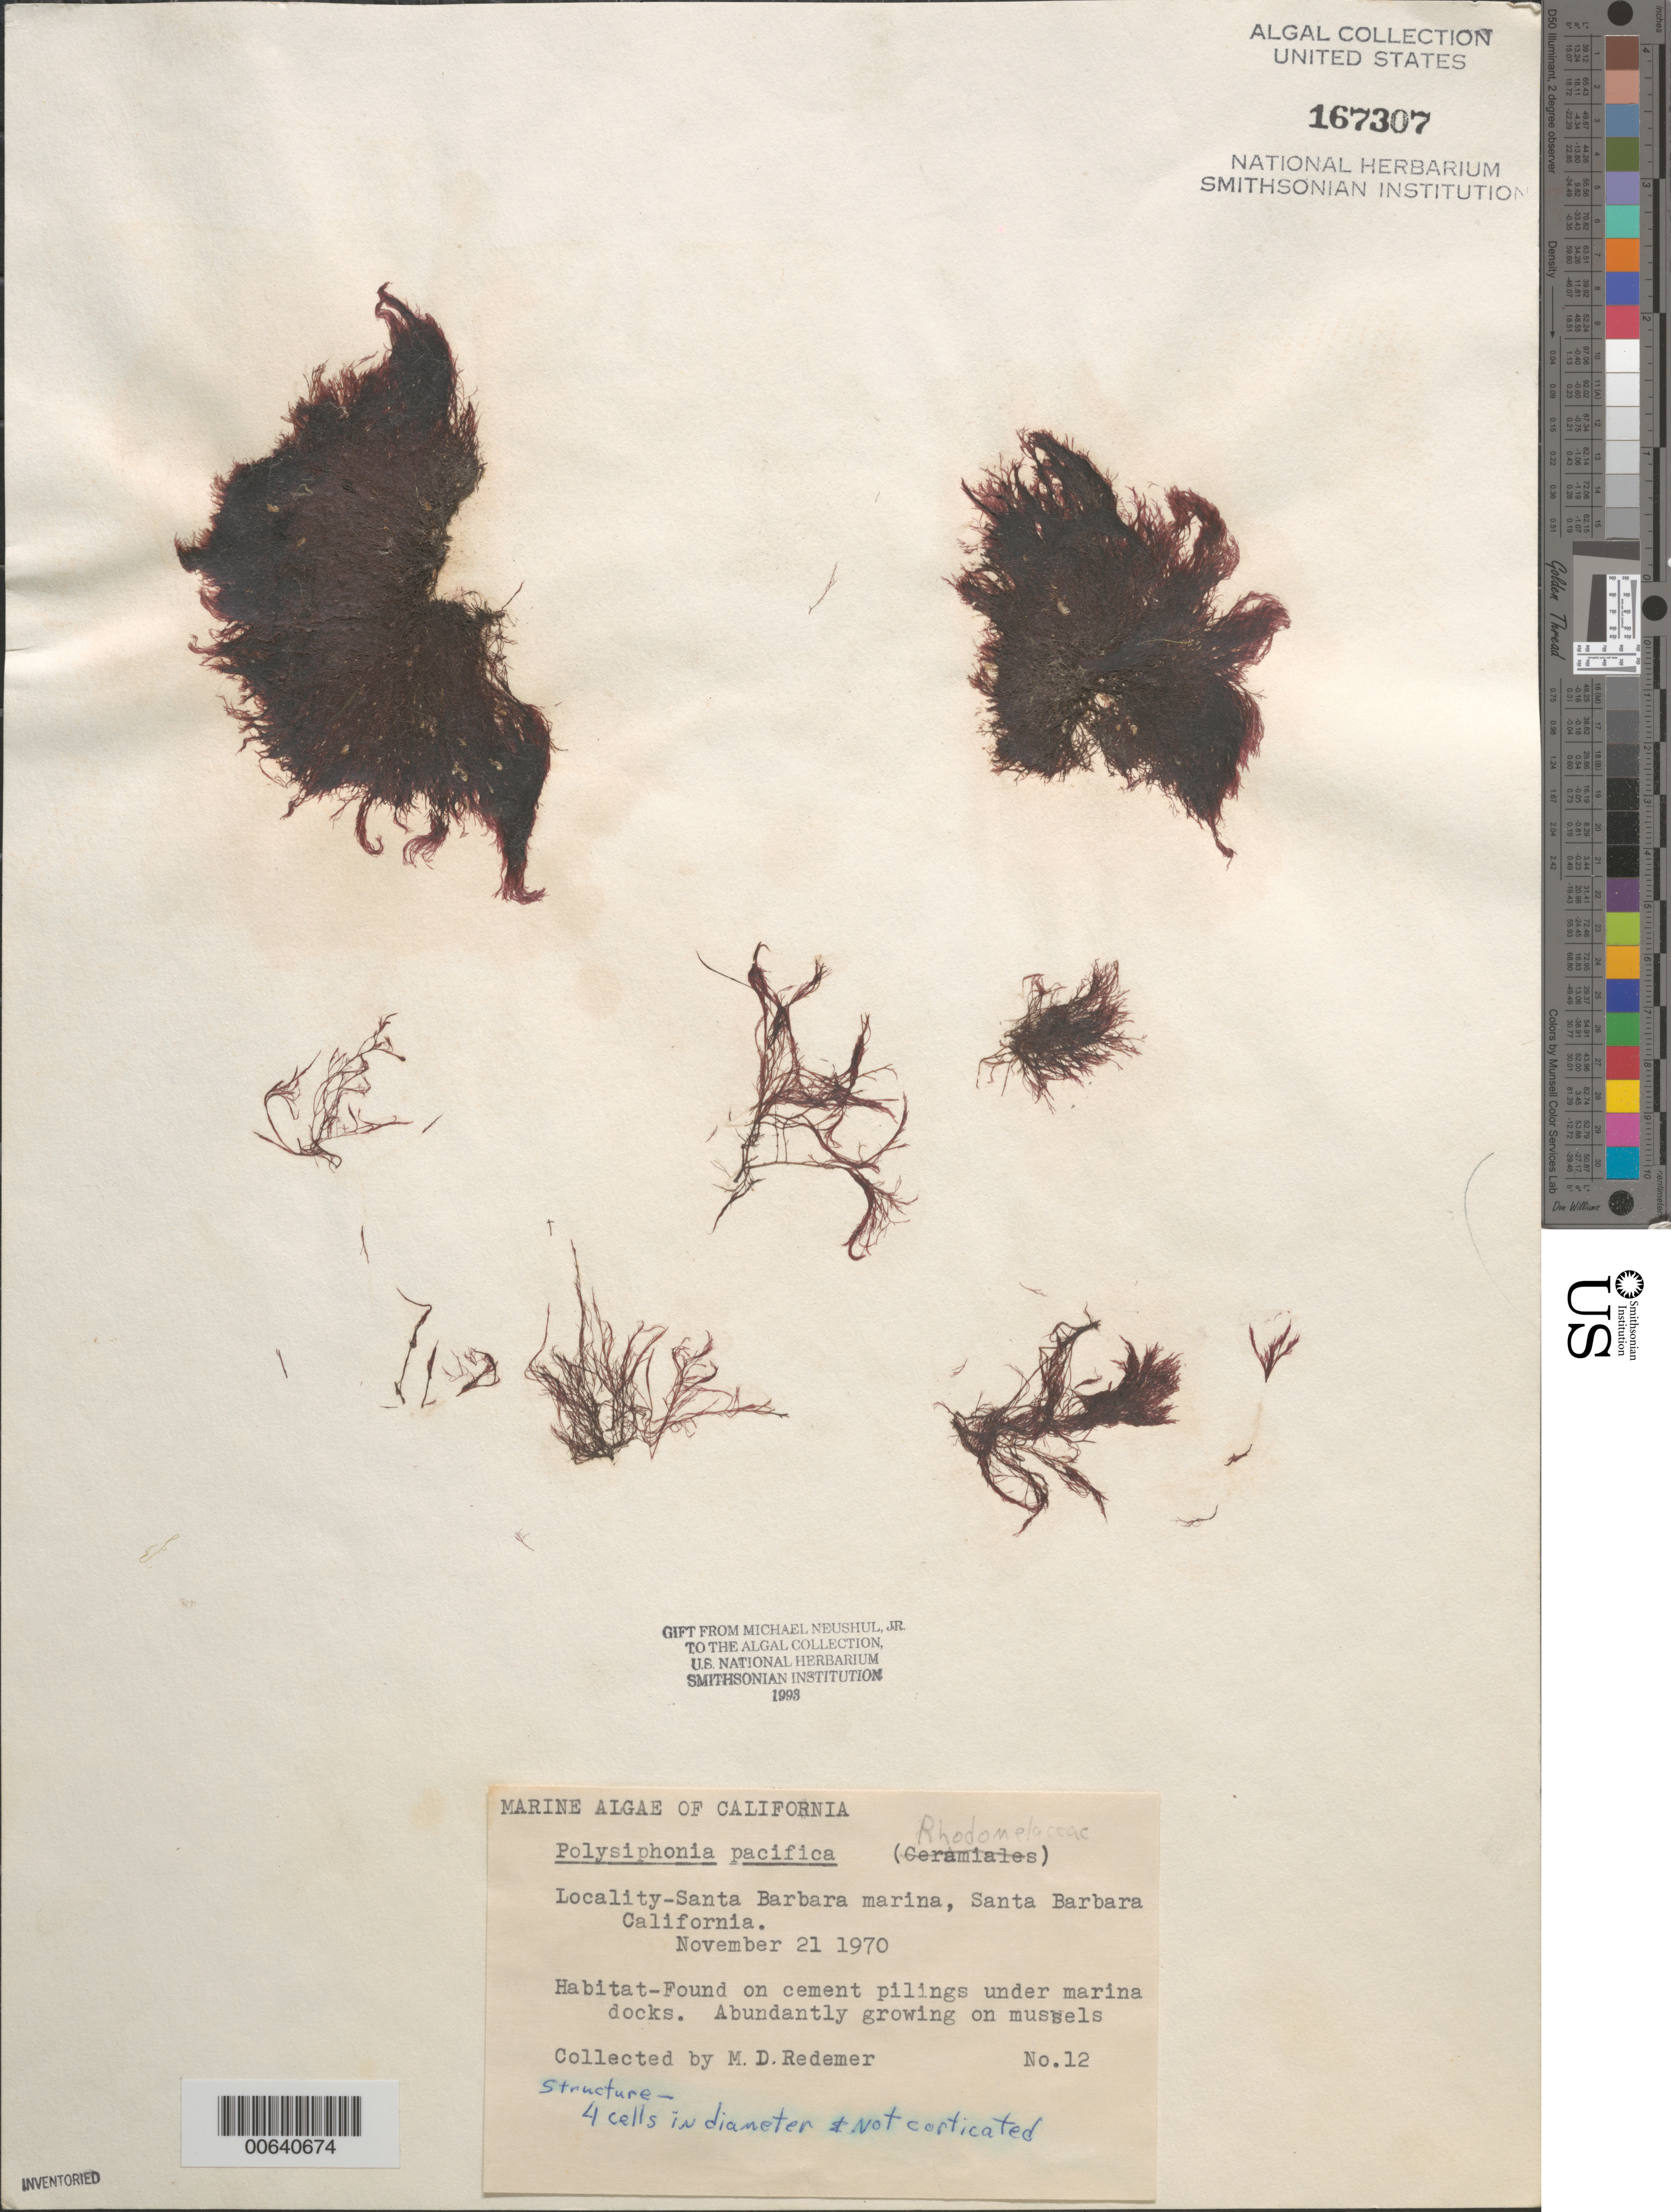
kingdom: Plantae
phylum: Rhodophyta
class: Florideophyceae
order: Ceramiales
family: Rhodomelaceae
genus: Polysiphonia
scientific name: Polysiphonia pacifica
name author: Hollenb.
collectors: M. Redemer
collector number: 12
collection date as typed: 21 Nov 1970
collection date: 1970-11-21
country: United States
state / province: California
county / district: Santa Barbara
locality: Santa Barbara, Santa Barbara marina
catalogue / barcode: US 167307